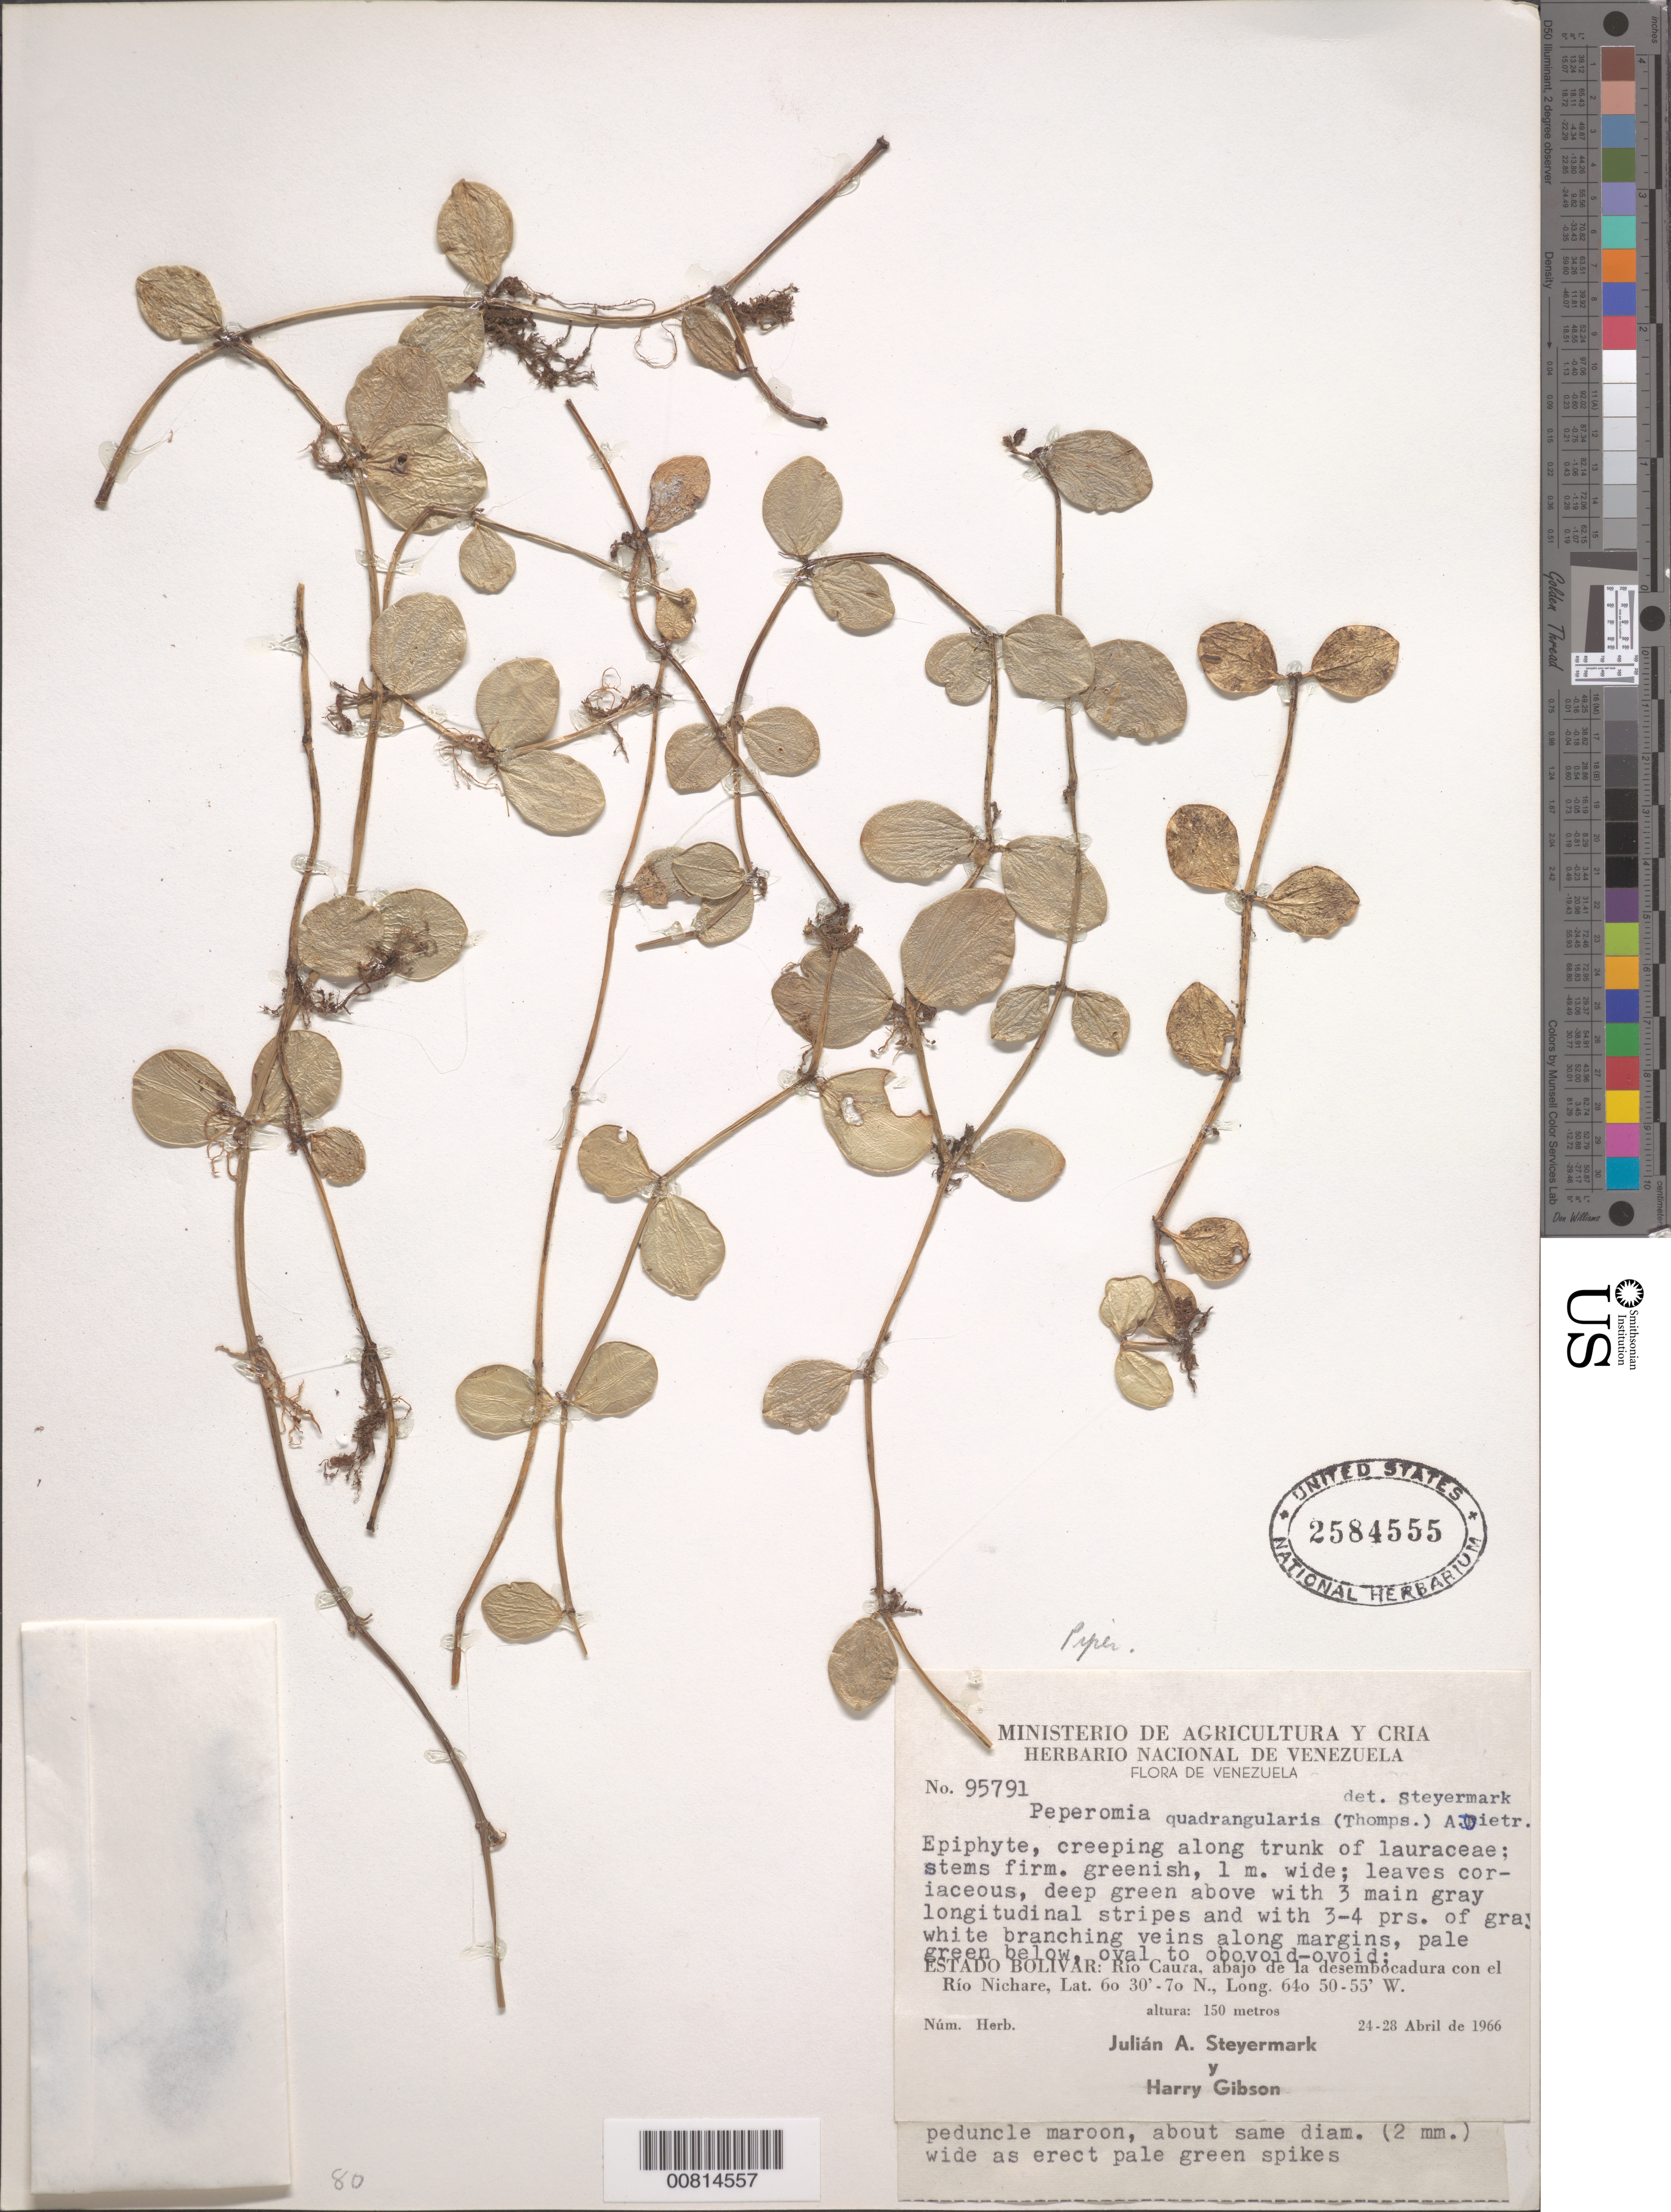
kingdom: Plantae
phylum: Tracheophyta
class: Magnoliopsida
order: Piperales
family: Piperaceae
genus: Peperomia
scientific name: Peperomia quadrangularis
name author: (J.V. Thomps.) A. Dietr.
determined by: Steyermark, Julian A., (VEN)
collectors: J. Steyermark & H. Gibson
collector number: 95791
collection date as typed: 24-Apr-66 to 28-Apr-66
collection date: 1966-04-24/1966-04-28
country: Venezuela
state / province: Bolívar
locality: Río Caura, abajo de la desembocadura con el Río Nichare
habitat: Creeping along trunk of Lauraceae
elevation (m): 150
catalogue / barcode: US 2584555